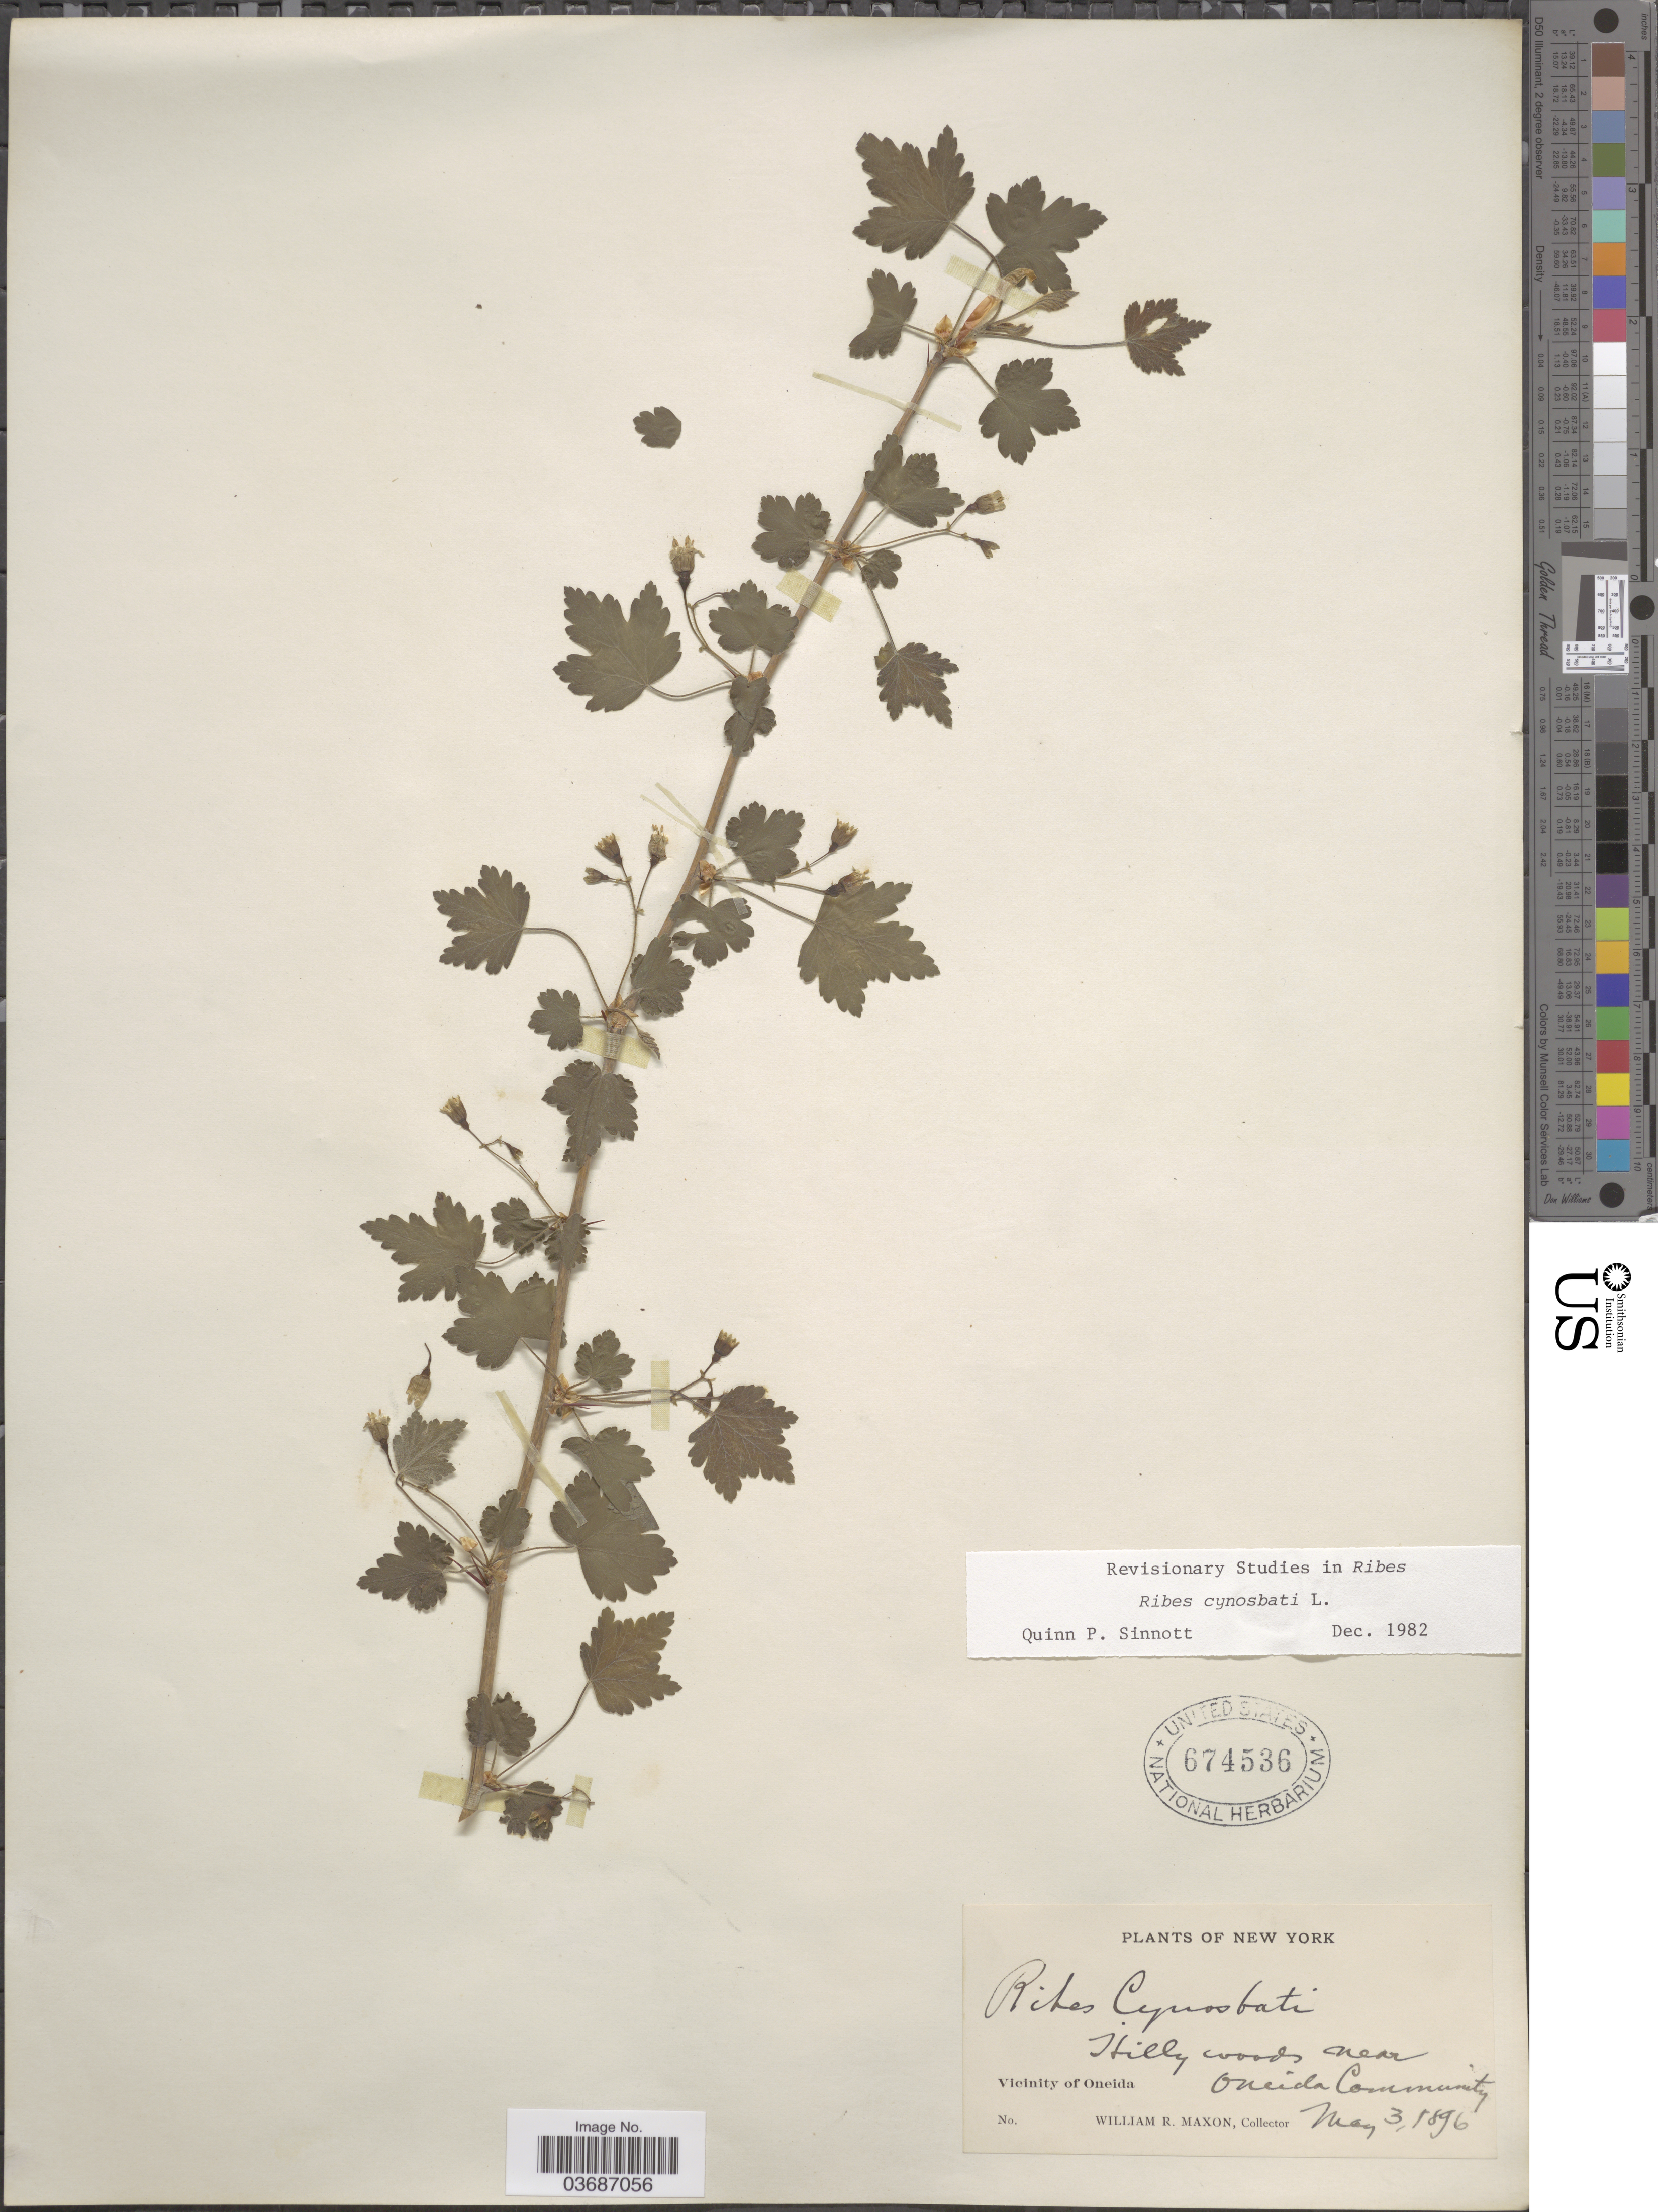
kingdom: Plantae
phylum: Tracheophyta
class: Magnoliopsida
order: Saxifragales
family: Grossulariaceae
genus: Ribes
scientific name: Ribes cynosbati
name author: L.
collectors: W. R. Maxon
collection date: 1896-05-03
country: United States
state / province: New York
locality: Hilly woods near Oneida Community. Vicinity of Oneida.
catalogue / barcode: US 674536